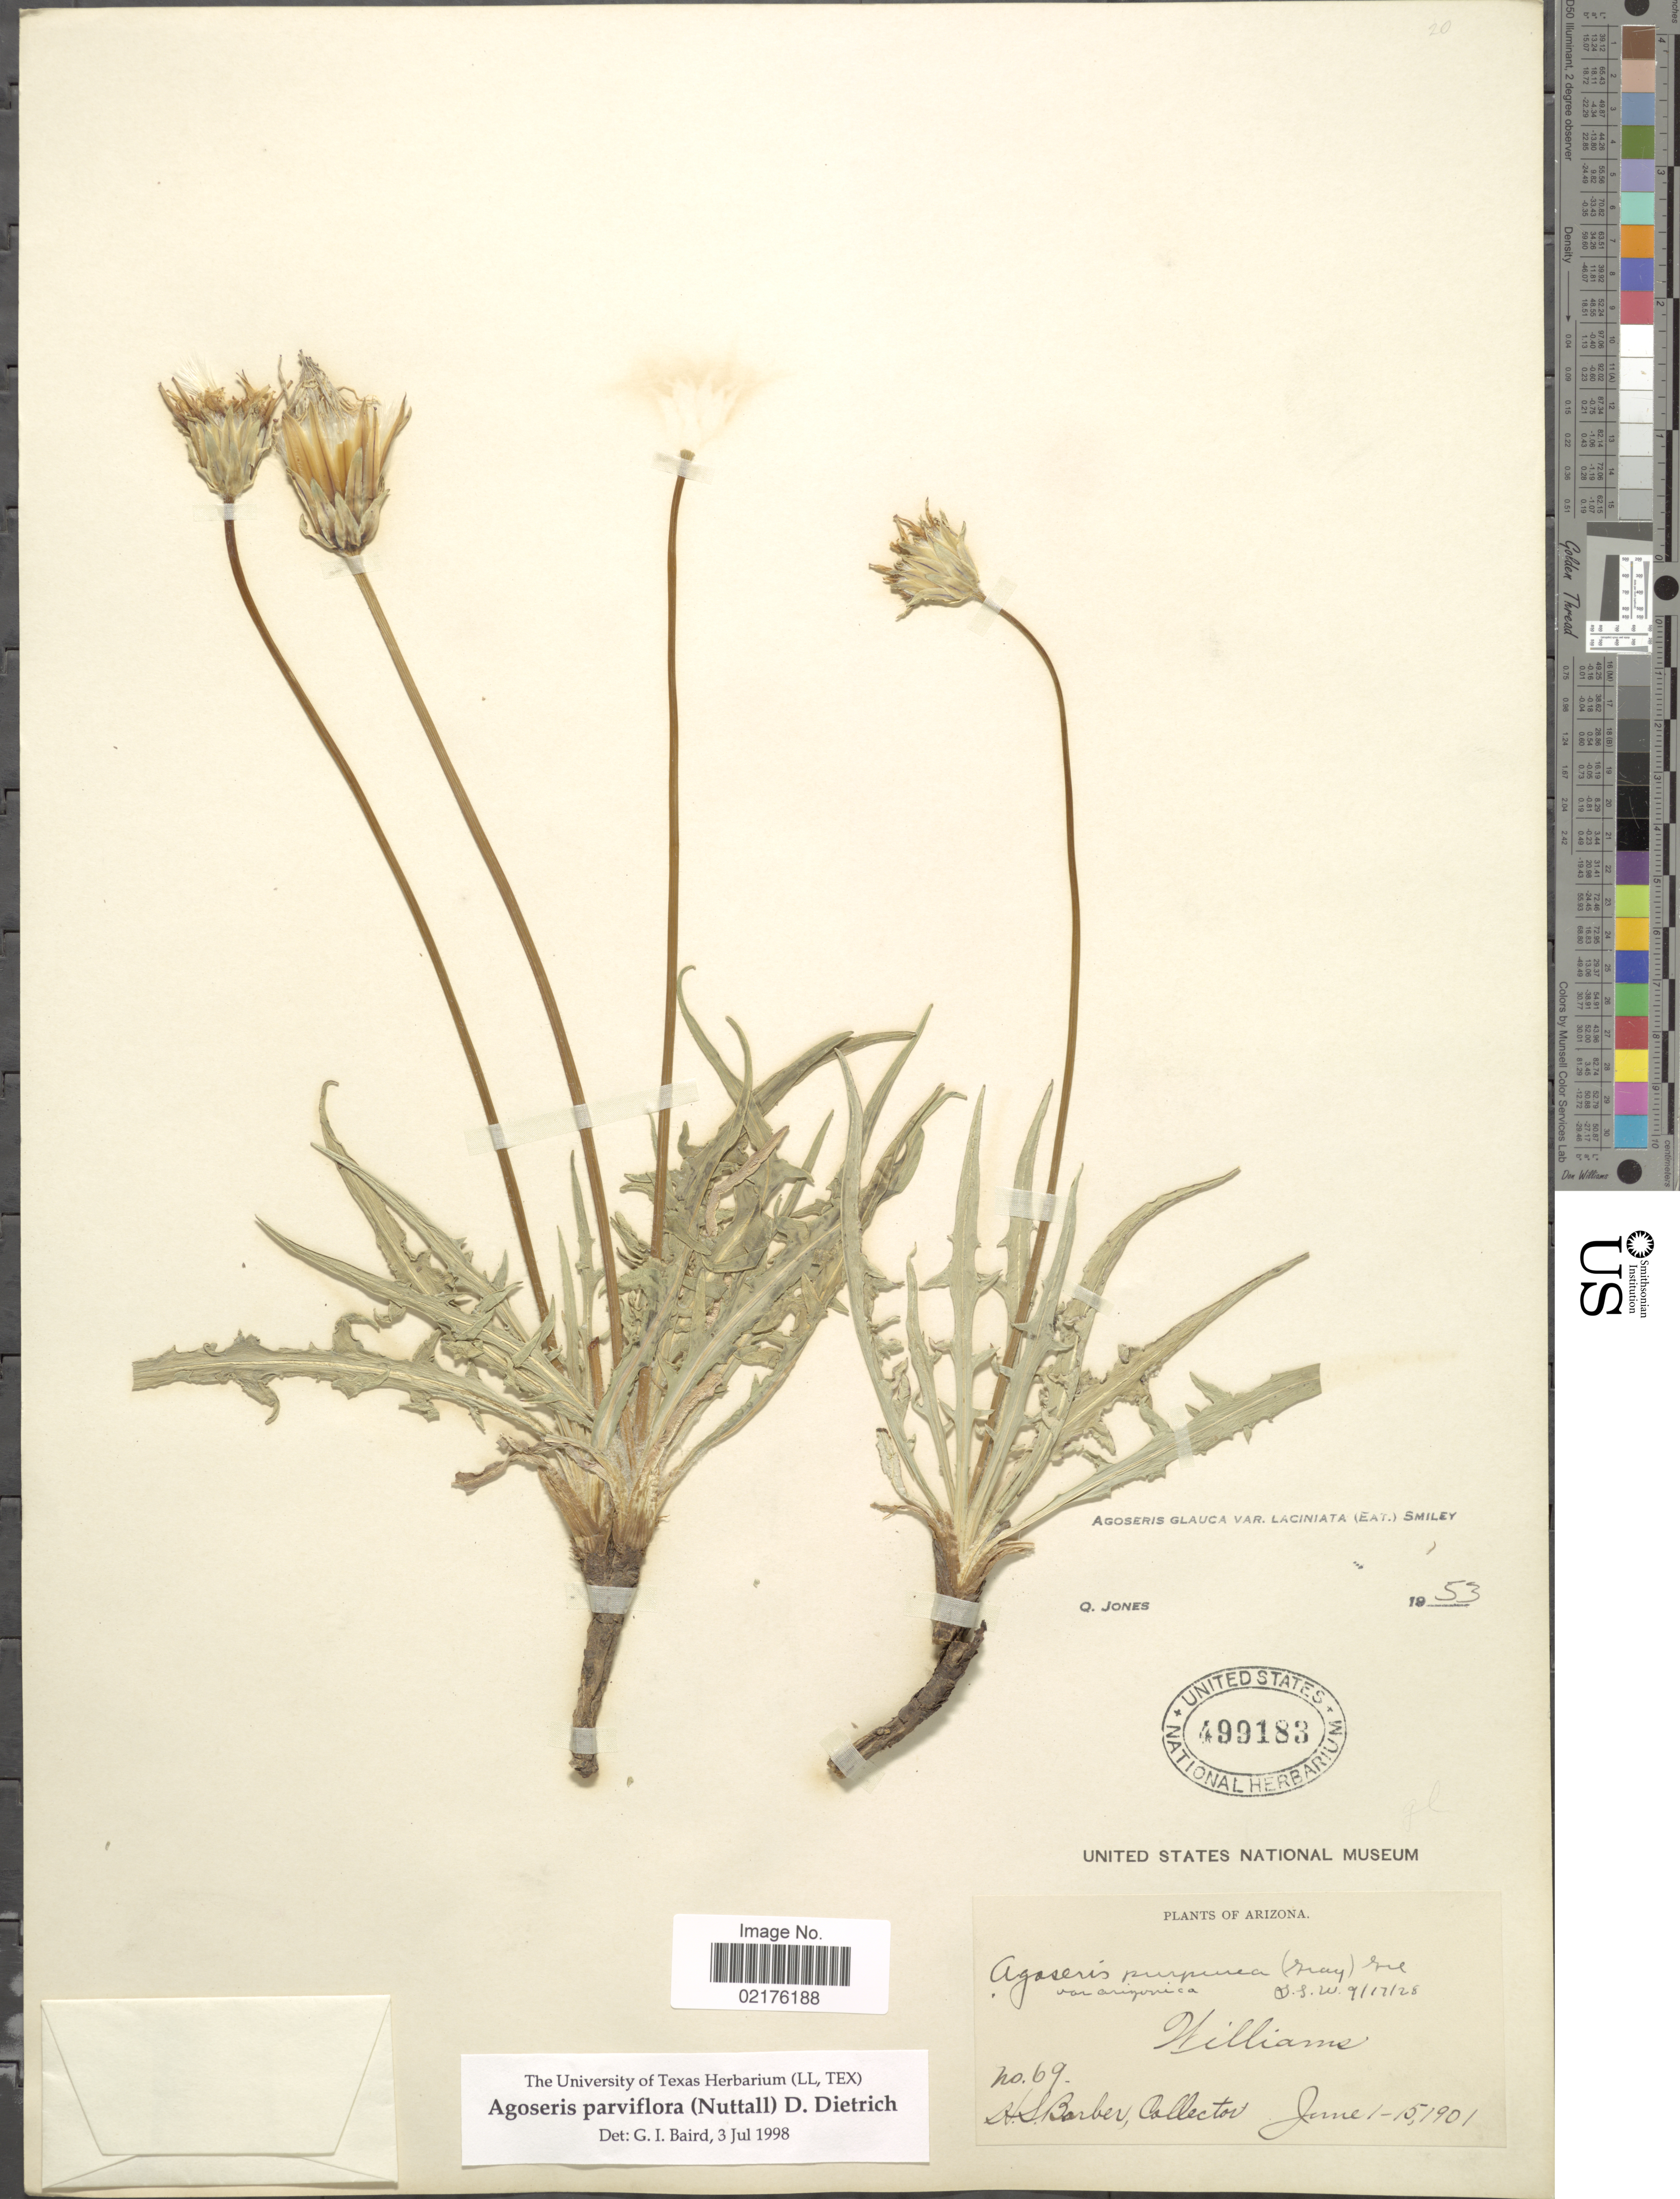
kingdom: Plantae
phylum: Tracheophyta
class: Magnoliopsida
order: Asterales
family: Asteraceae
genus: Agoseris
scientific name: Agoseris parviflora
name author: (Nutt.) D. Dietr.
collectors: H. Barber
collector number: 69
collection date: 1901-06-01/1901-06-15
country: United States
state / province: Arizona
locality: Williams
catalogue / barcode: US 499183